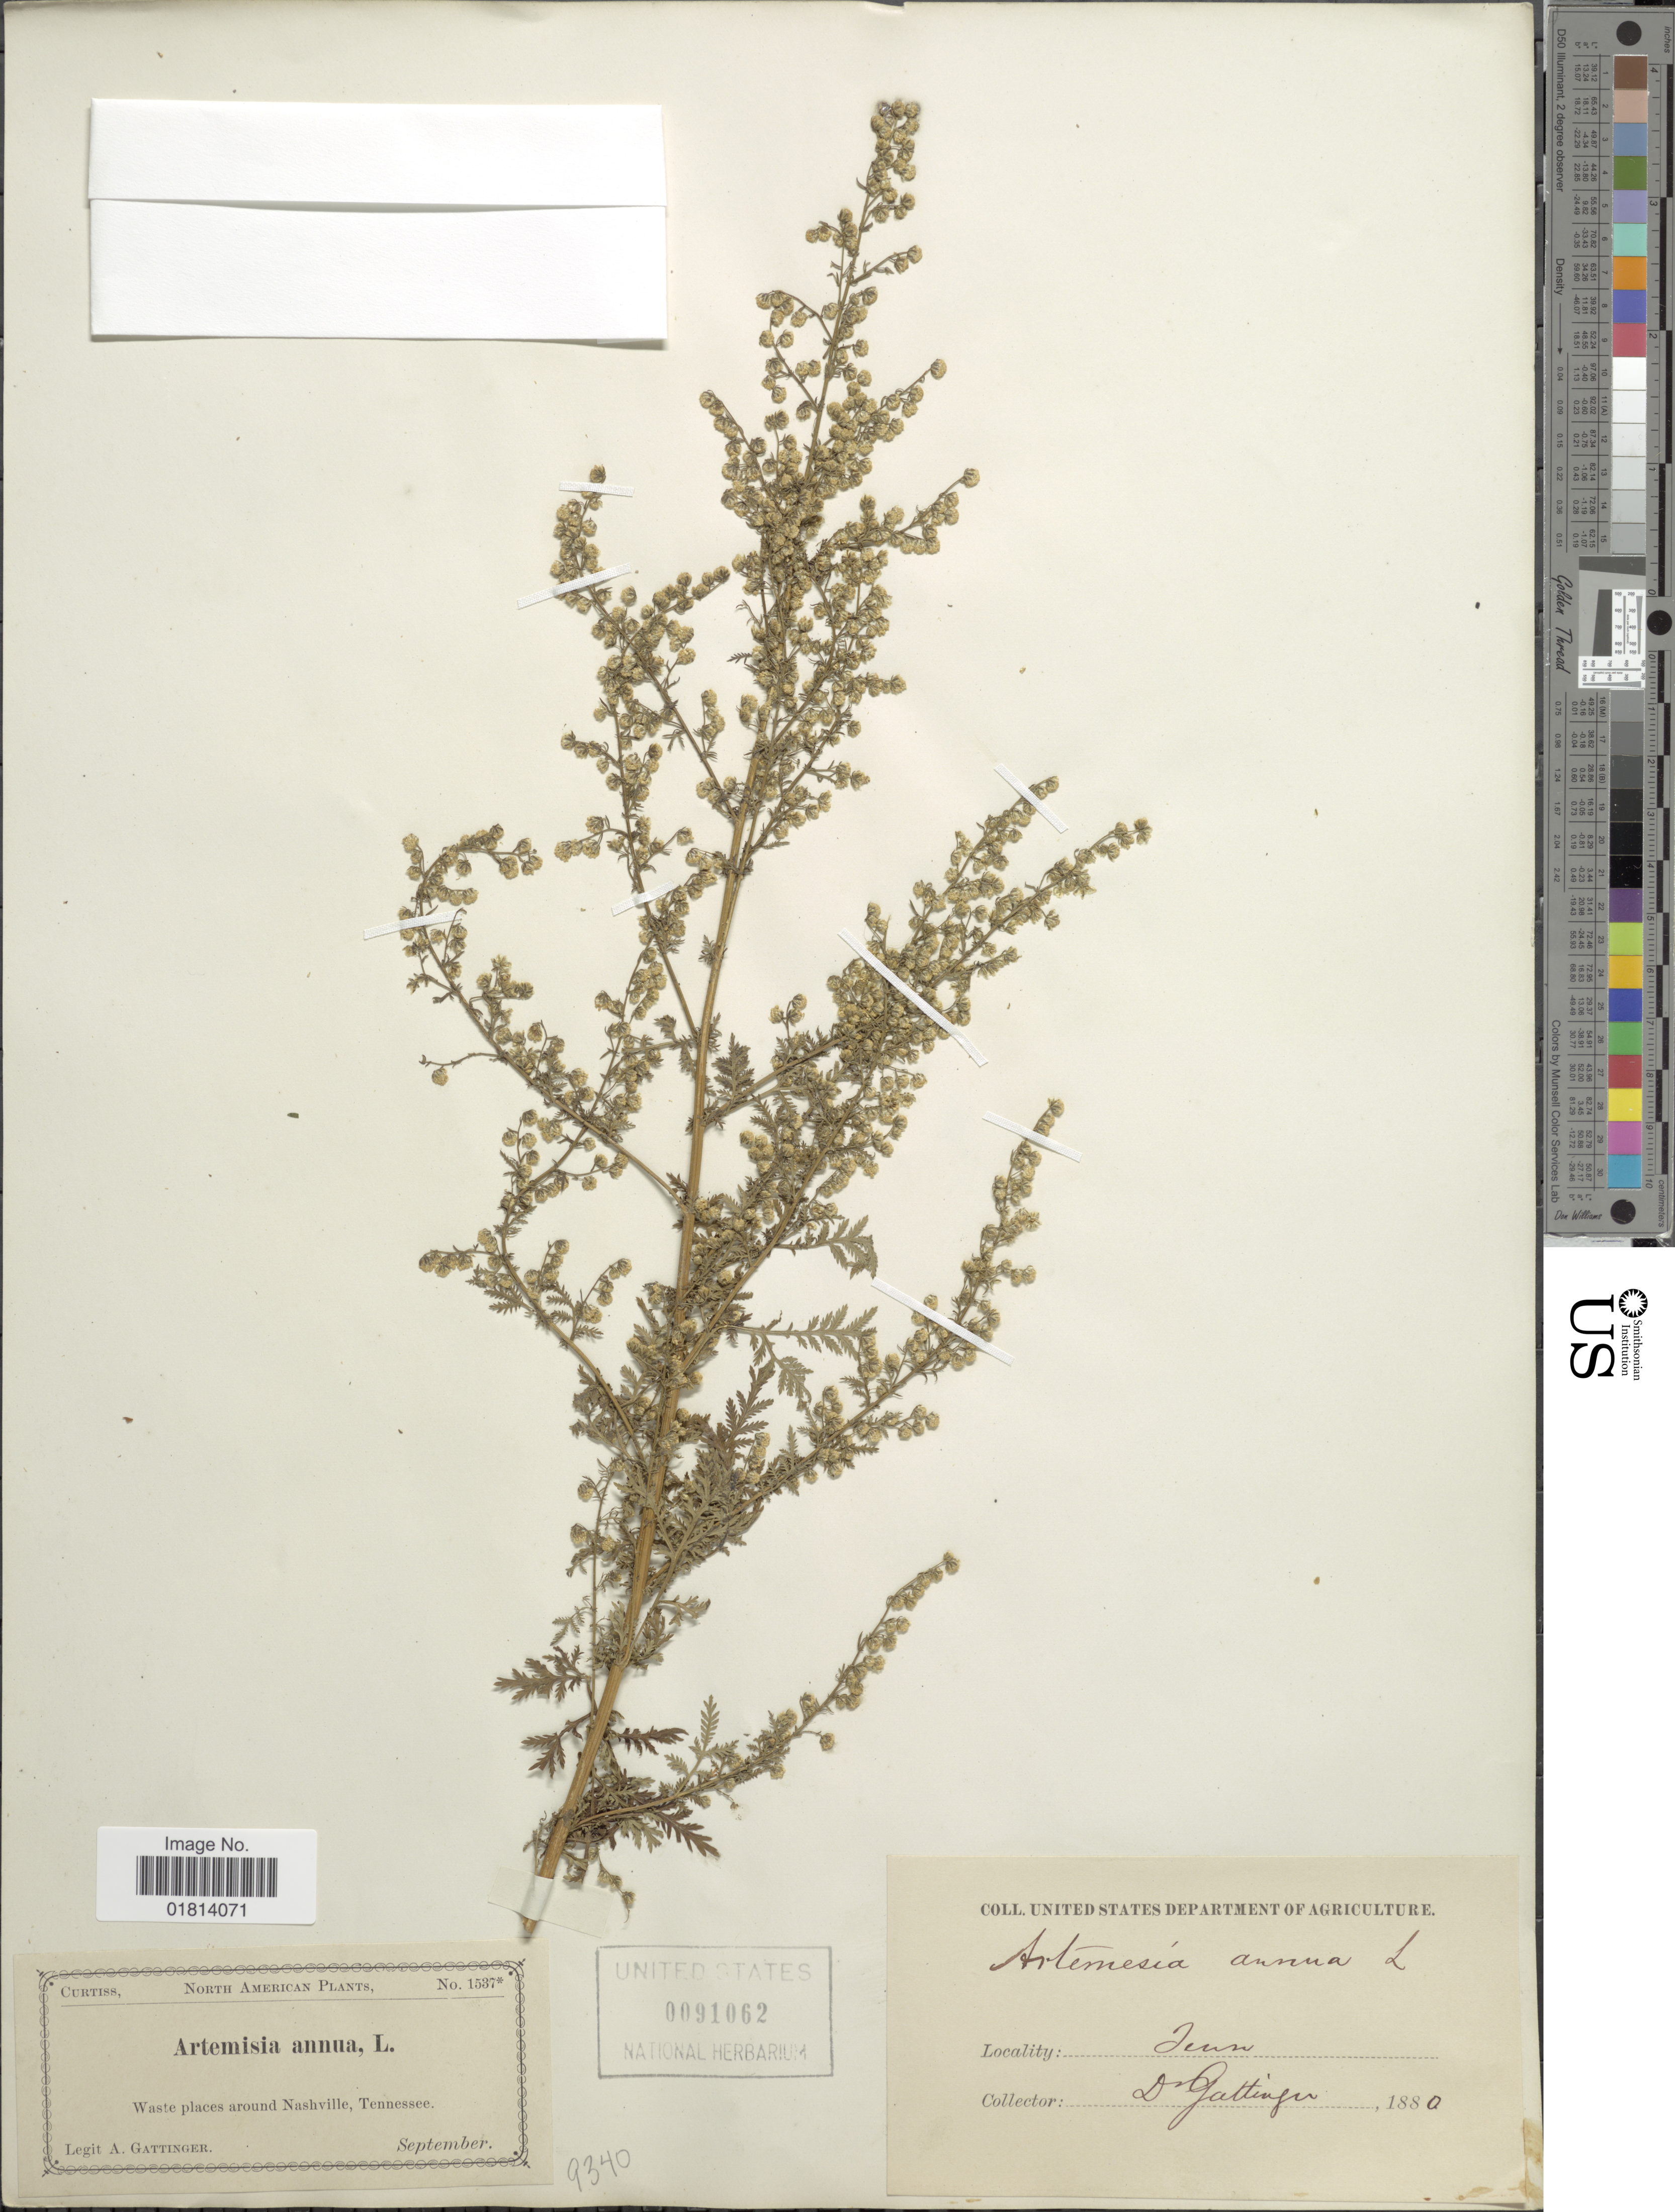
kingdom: Plantae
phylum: Tracheophyta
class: Magnoliopsida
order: Asterales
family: Asteraceae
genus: Artemisia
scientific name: Artemisia annua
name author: L.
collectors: A. Gattinger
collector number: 1537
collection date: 1880-09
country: United States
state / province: Tennessee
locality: Waste places around Nashville, Tennessee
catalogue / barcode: US 91062